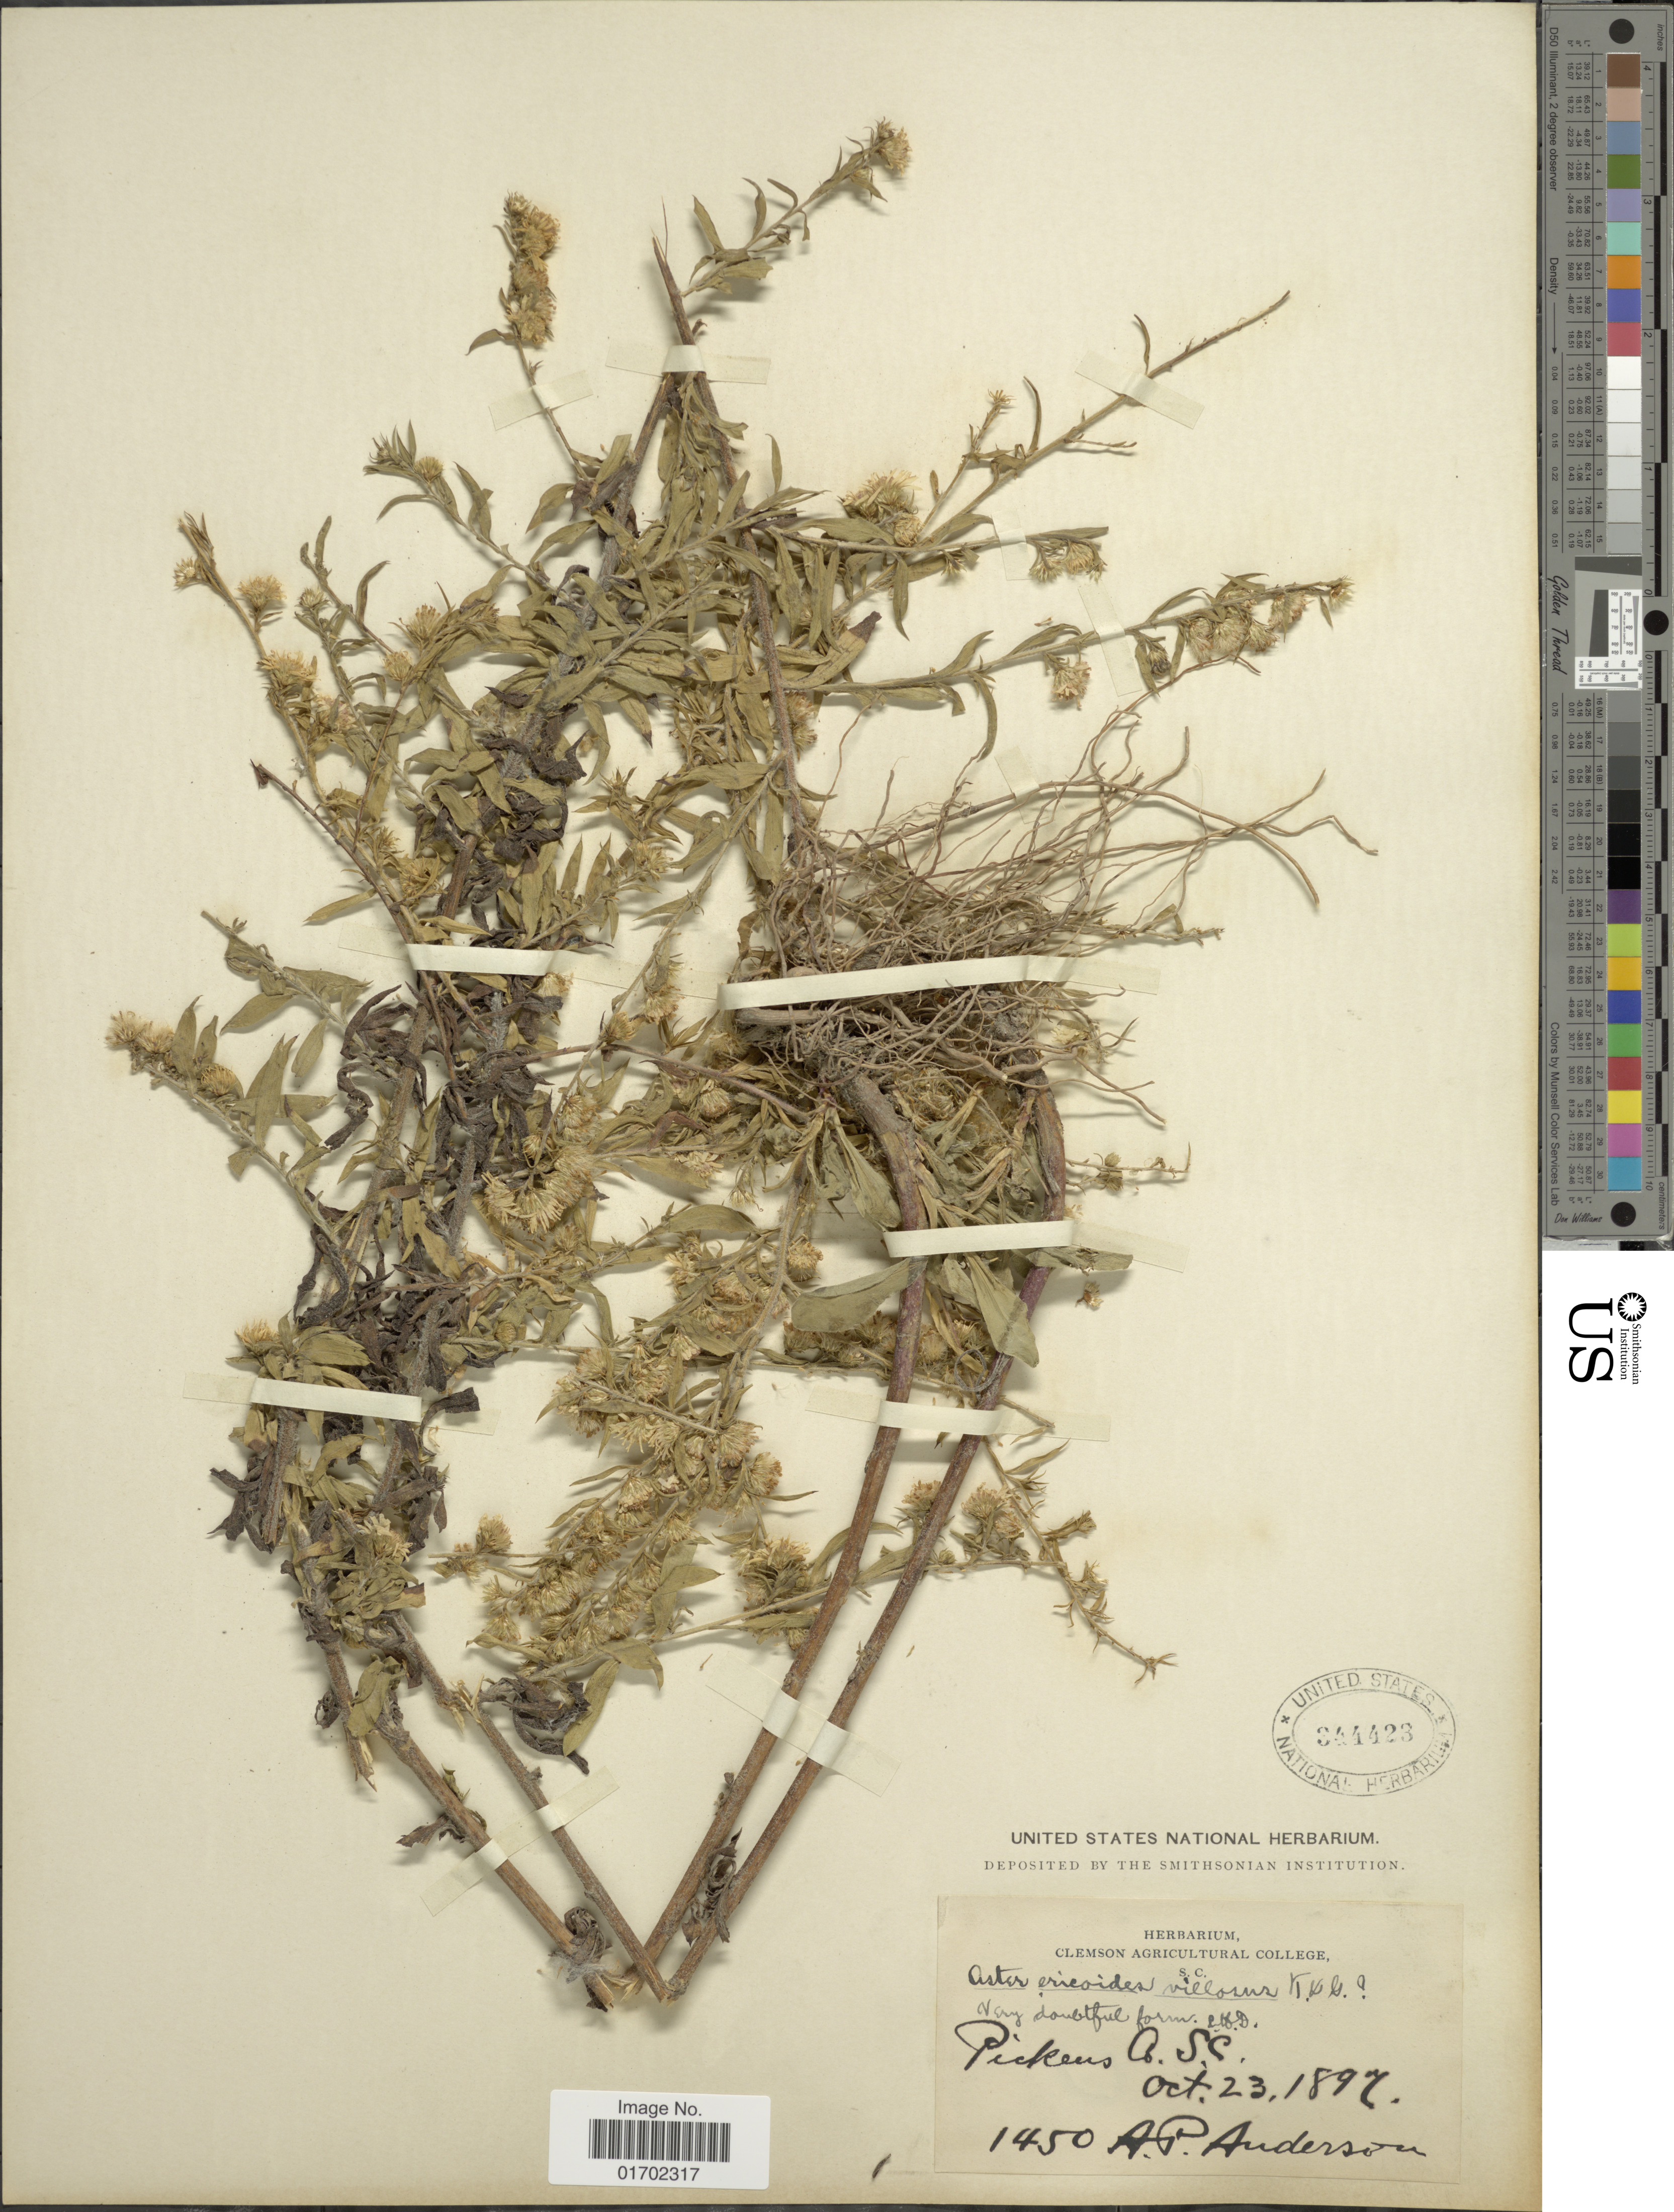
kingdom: Plantae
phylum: Tracheophyta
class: Magnoliopsida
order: Asterales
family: Asteraceae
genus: Symphyotrichum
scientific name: Symphyotrichum pilosum var. pilosum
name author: (Willd.) G.L. Nesom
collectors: A. P. Anderson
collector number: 1450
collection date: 1897-10-23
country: United States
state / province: South Carolina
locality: Pickens Co., S.C.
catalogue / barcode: US 344423